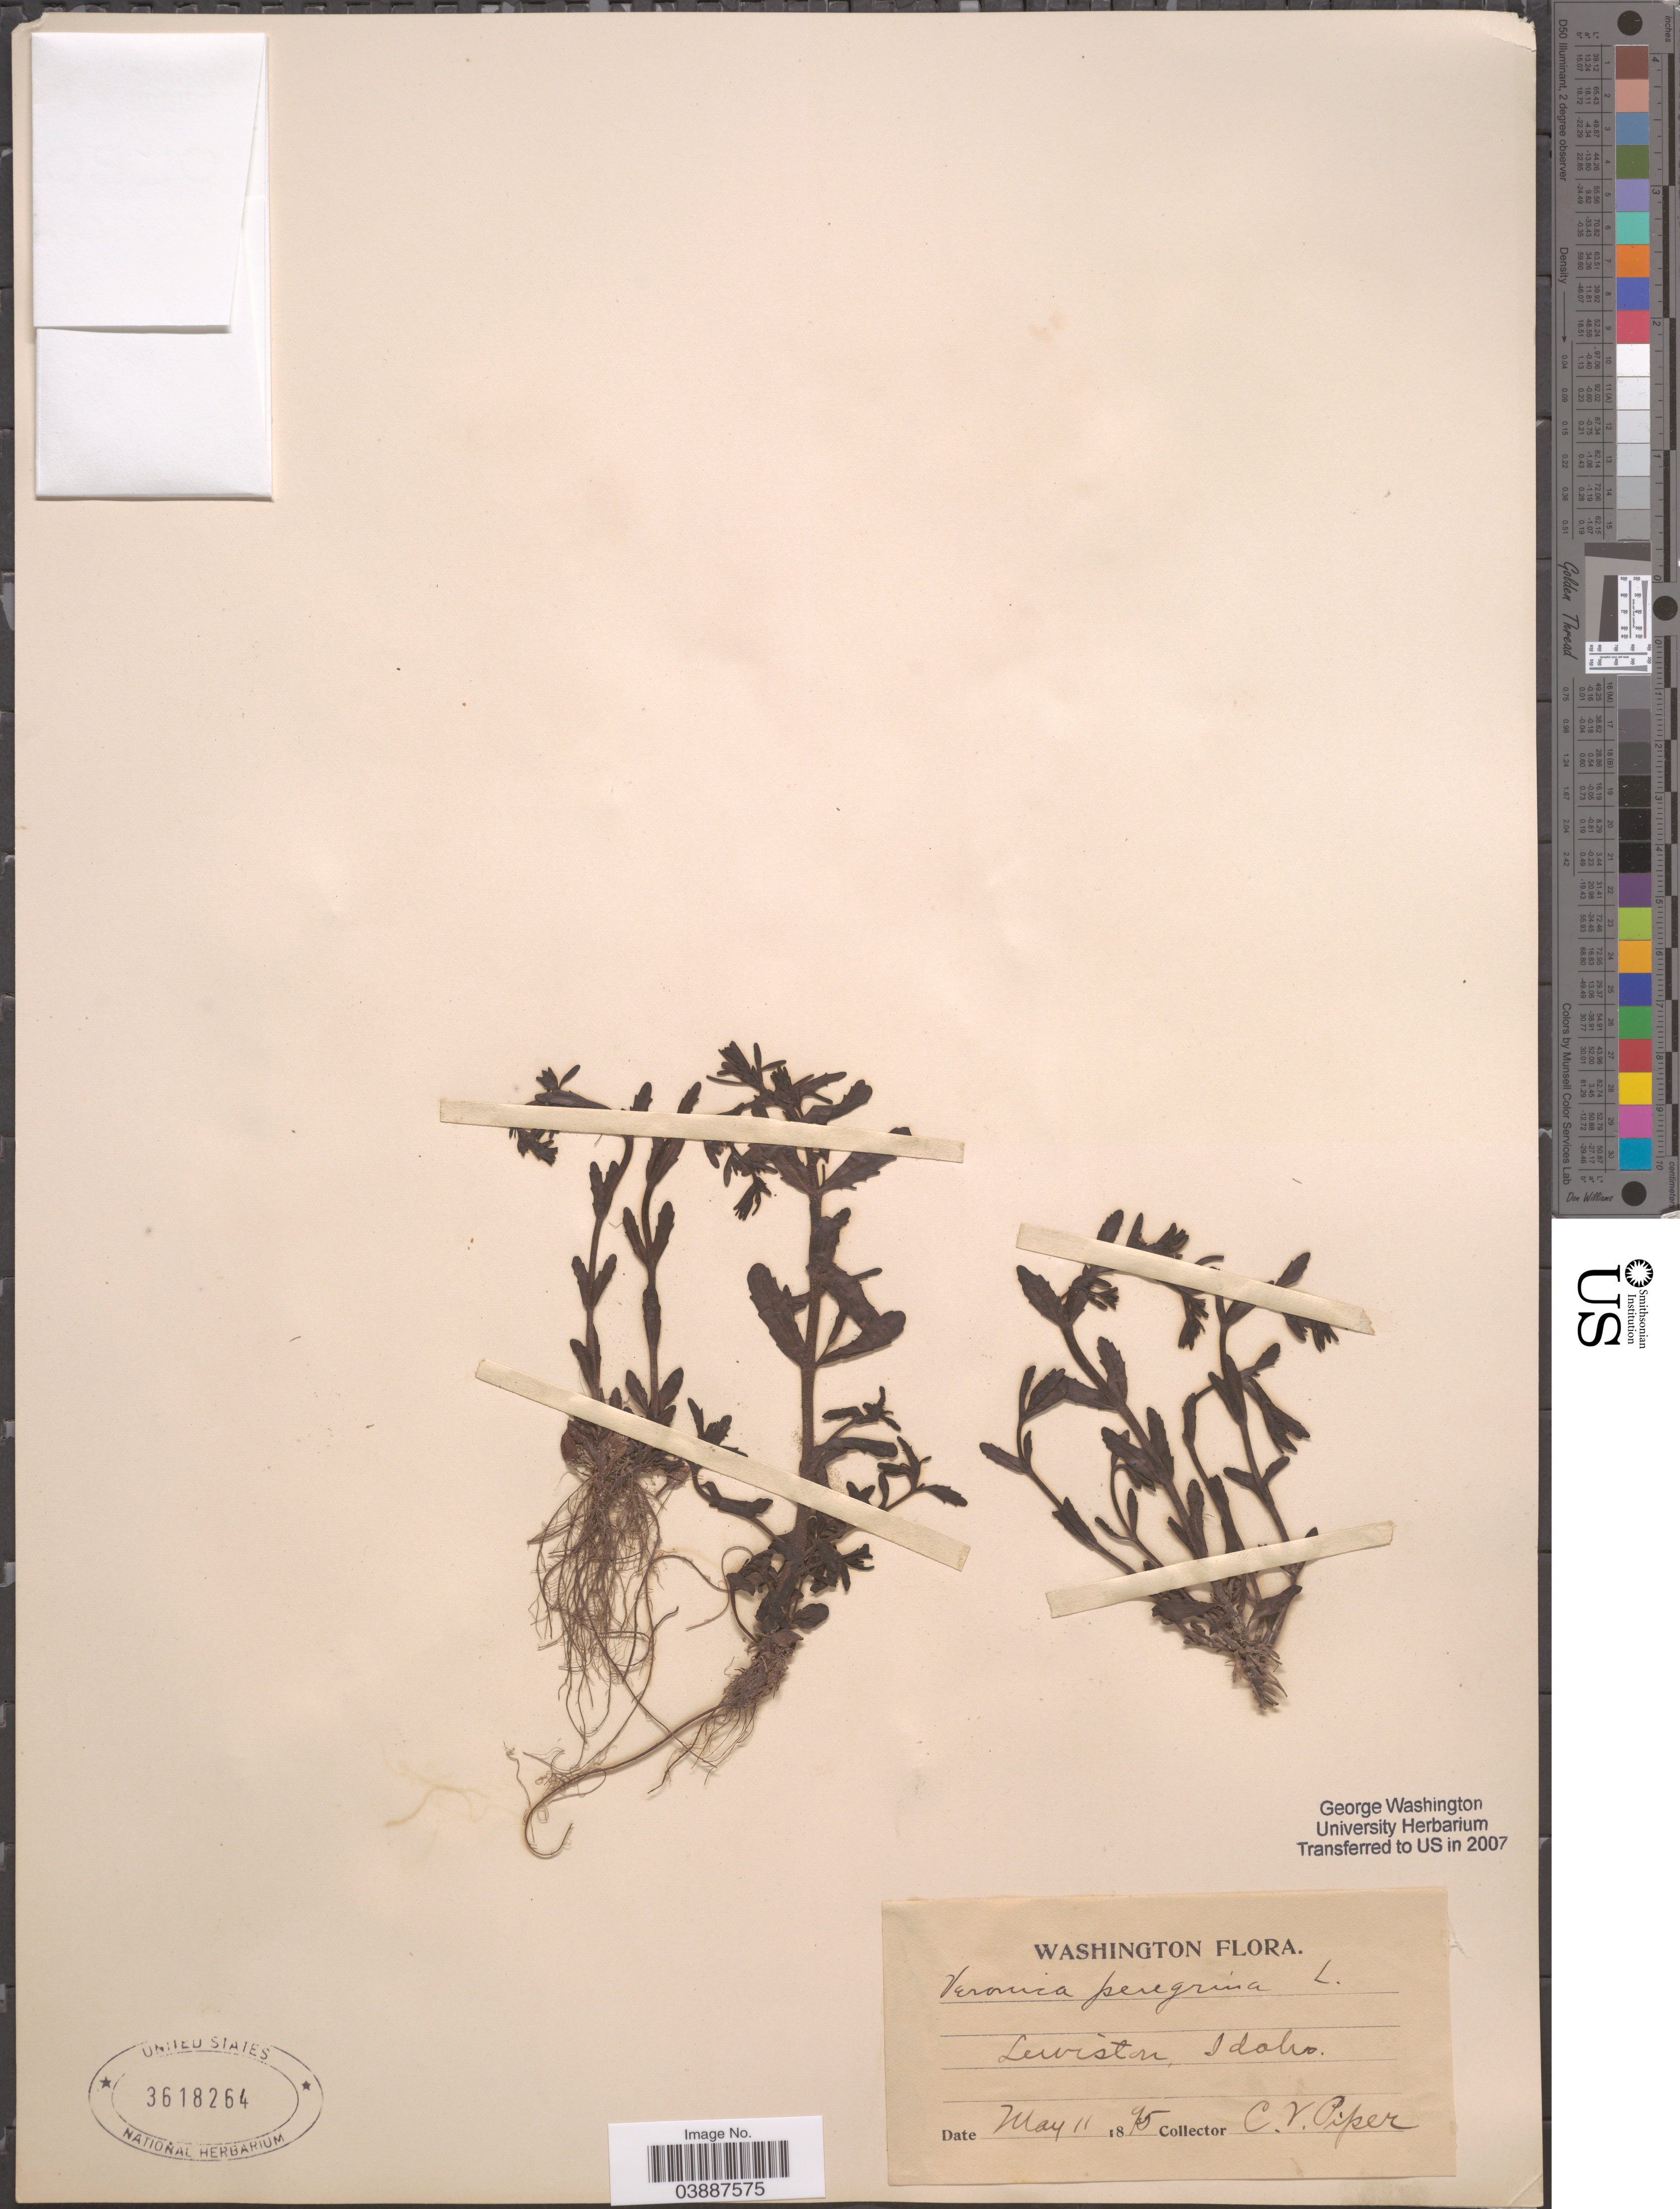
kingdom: Plantae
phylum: Tracheophyta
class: Magnoliopsida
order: Lamiales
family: Plantaginaceae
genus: Veronica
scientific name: Veronica peregrina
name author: L.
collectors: C. V. Piper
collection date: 1875-05-11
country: United States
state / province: Idaho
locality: Lewiston.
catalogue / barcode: US 3618264